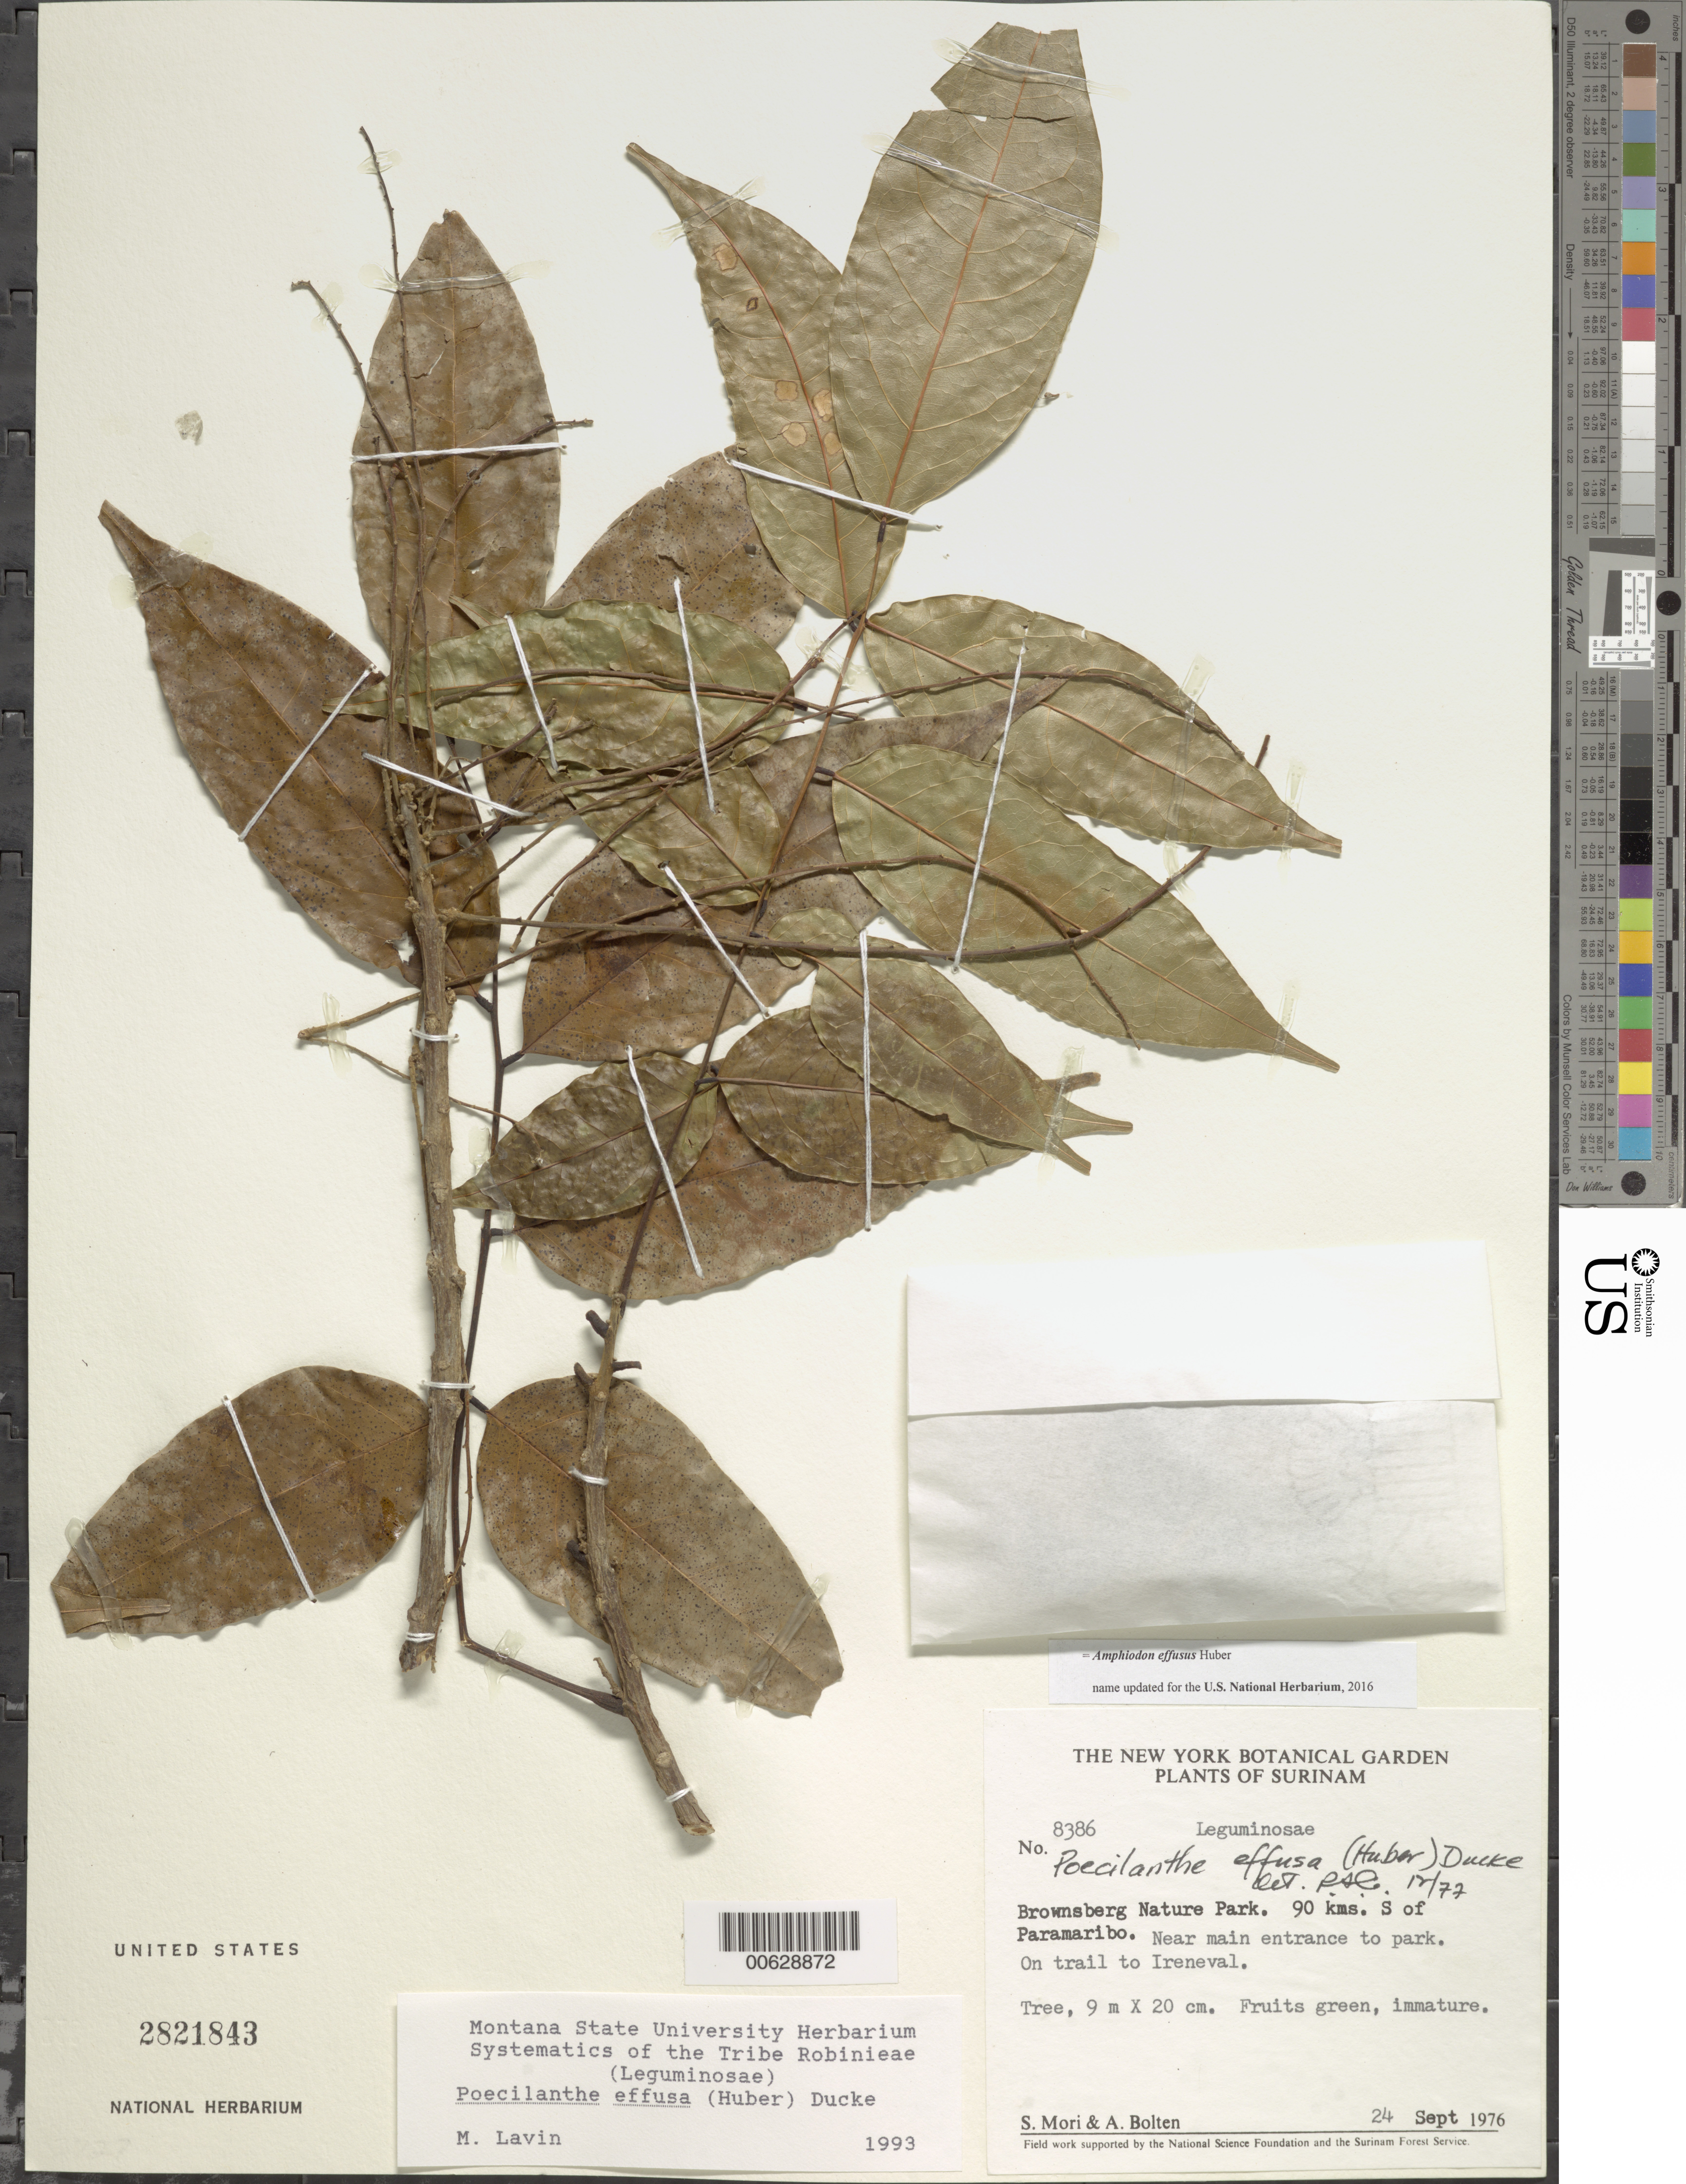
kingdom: Plantae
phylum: Tracheophyta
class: Magnoliopsida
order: Fabales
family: Fabaceae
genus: Amphiodon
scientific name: Amphiodon effusus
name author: Huber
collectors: S. Mori & A. Bolten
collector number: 8386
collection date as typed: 24-Sep-76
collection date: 1976-09-24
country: Suriname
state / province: Brokopondo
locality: Brownsberg Nature Reserve, 90 km S of Paramaribo, trail to Ireneval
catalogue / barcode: US 2821843